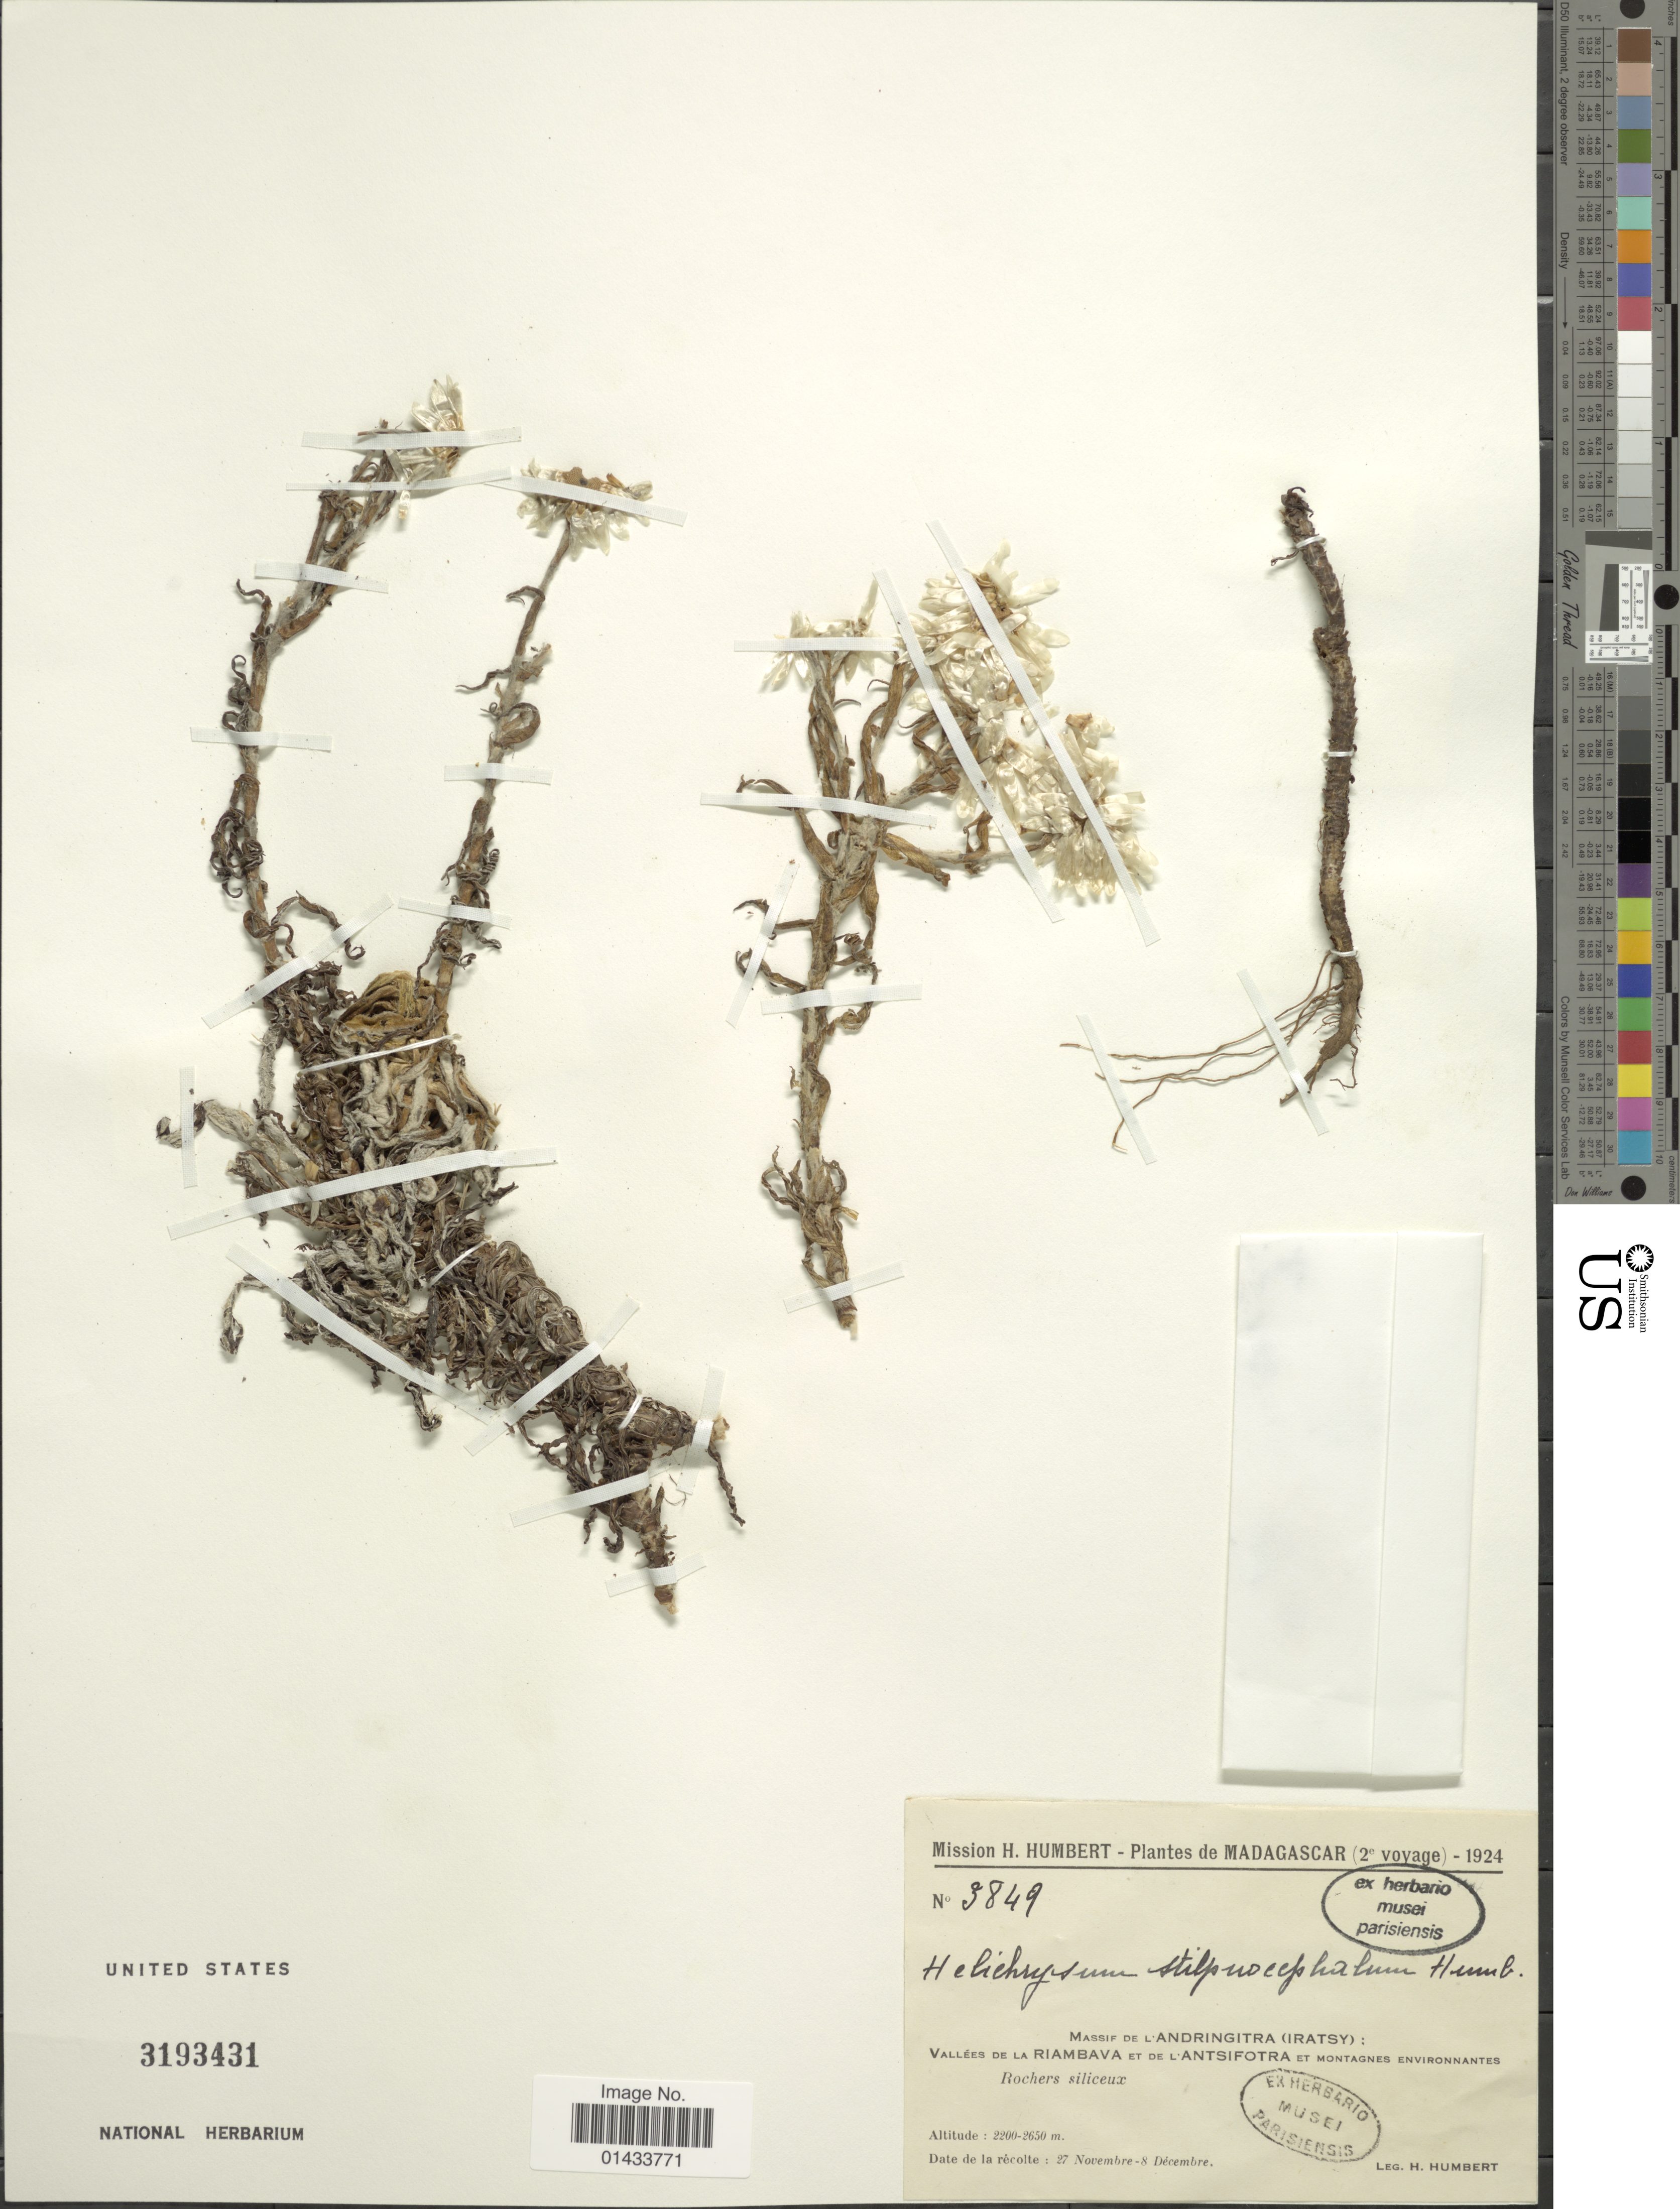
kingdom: Plantae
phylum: Tracheophyta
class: Magnoliopsida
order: Asterales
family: Asteraceae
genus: Helichrysum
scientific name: Helichrysum stilpnocephalum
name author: Humbert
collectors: H. Humbert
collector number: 3849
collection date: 1924-11-27/1924-12-08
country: Madagascar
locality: Massif de ll' Andringitra (Iratsy): Vallees de la Riambava et de l' Antsifotra et Montagnes Environnantes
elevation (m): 2200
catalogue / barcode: US 3193431